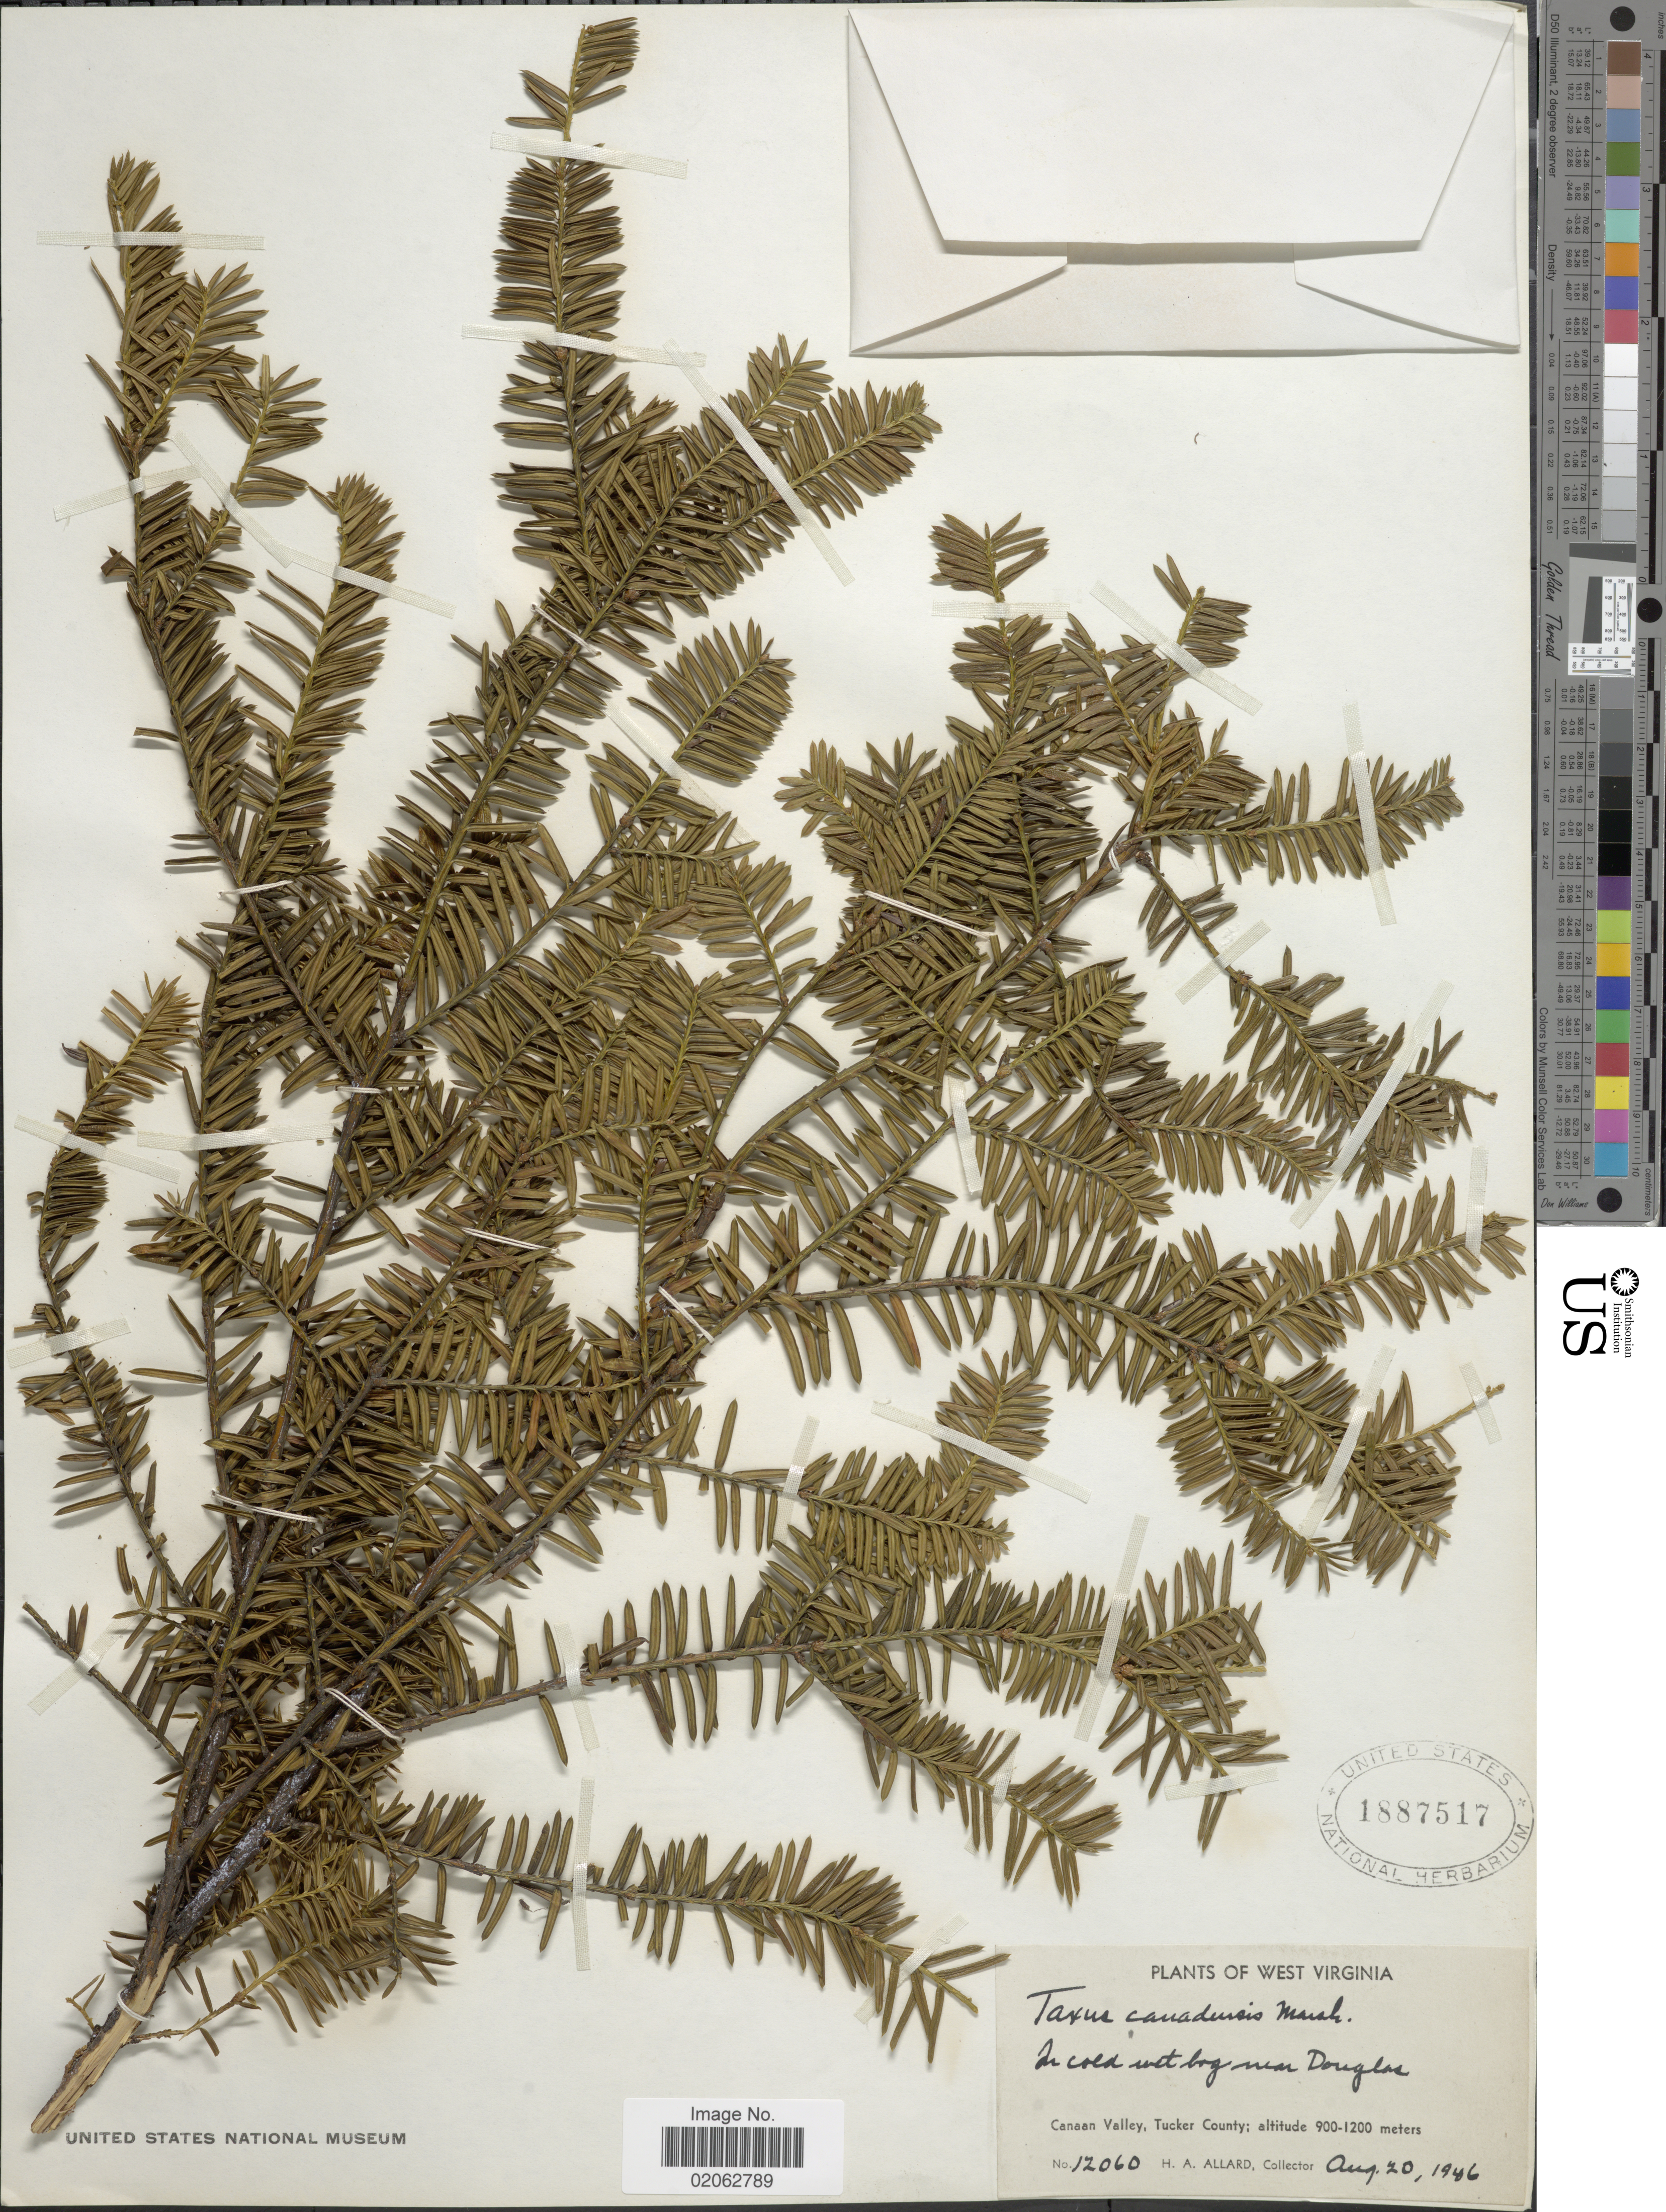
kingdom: Plantae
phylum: Tracheophyta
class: Pinopsida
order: Pinales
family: Taxaceae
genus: Taxus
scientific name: Taxus canadensis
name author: Marshall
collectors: H. A. Allard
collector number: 12060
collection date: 1946-08-20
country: United States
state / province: West Virginia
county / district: Tucker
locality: Canaan Valley, Tucker County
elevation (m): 900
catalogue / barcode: US 1887517